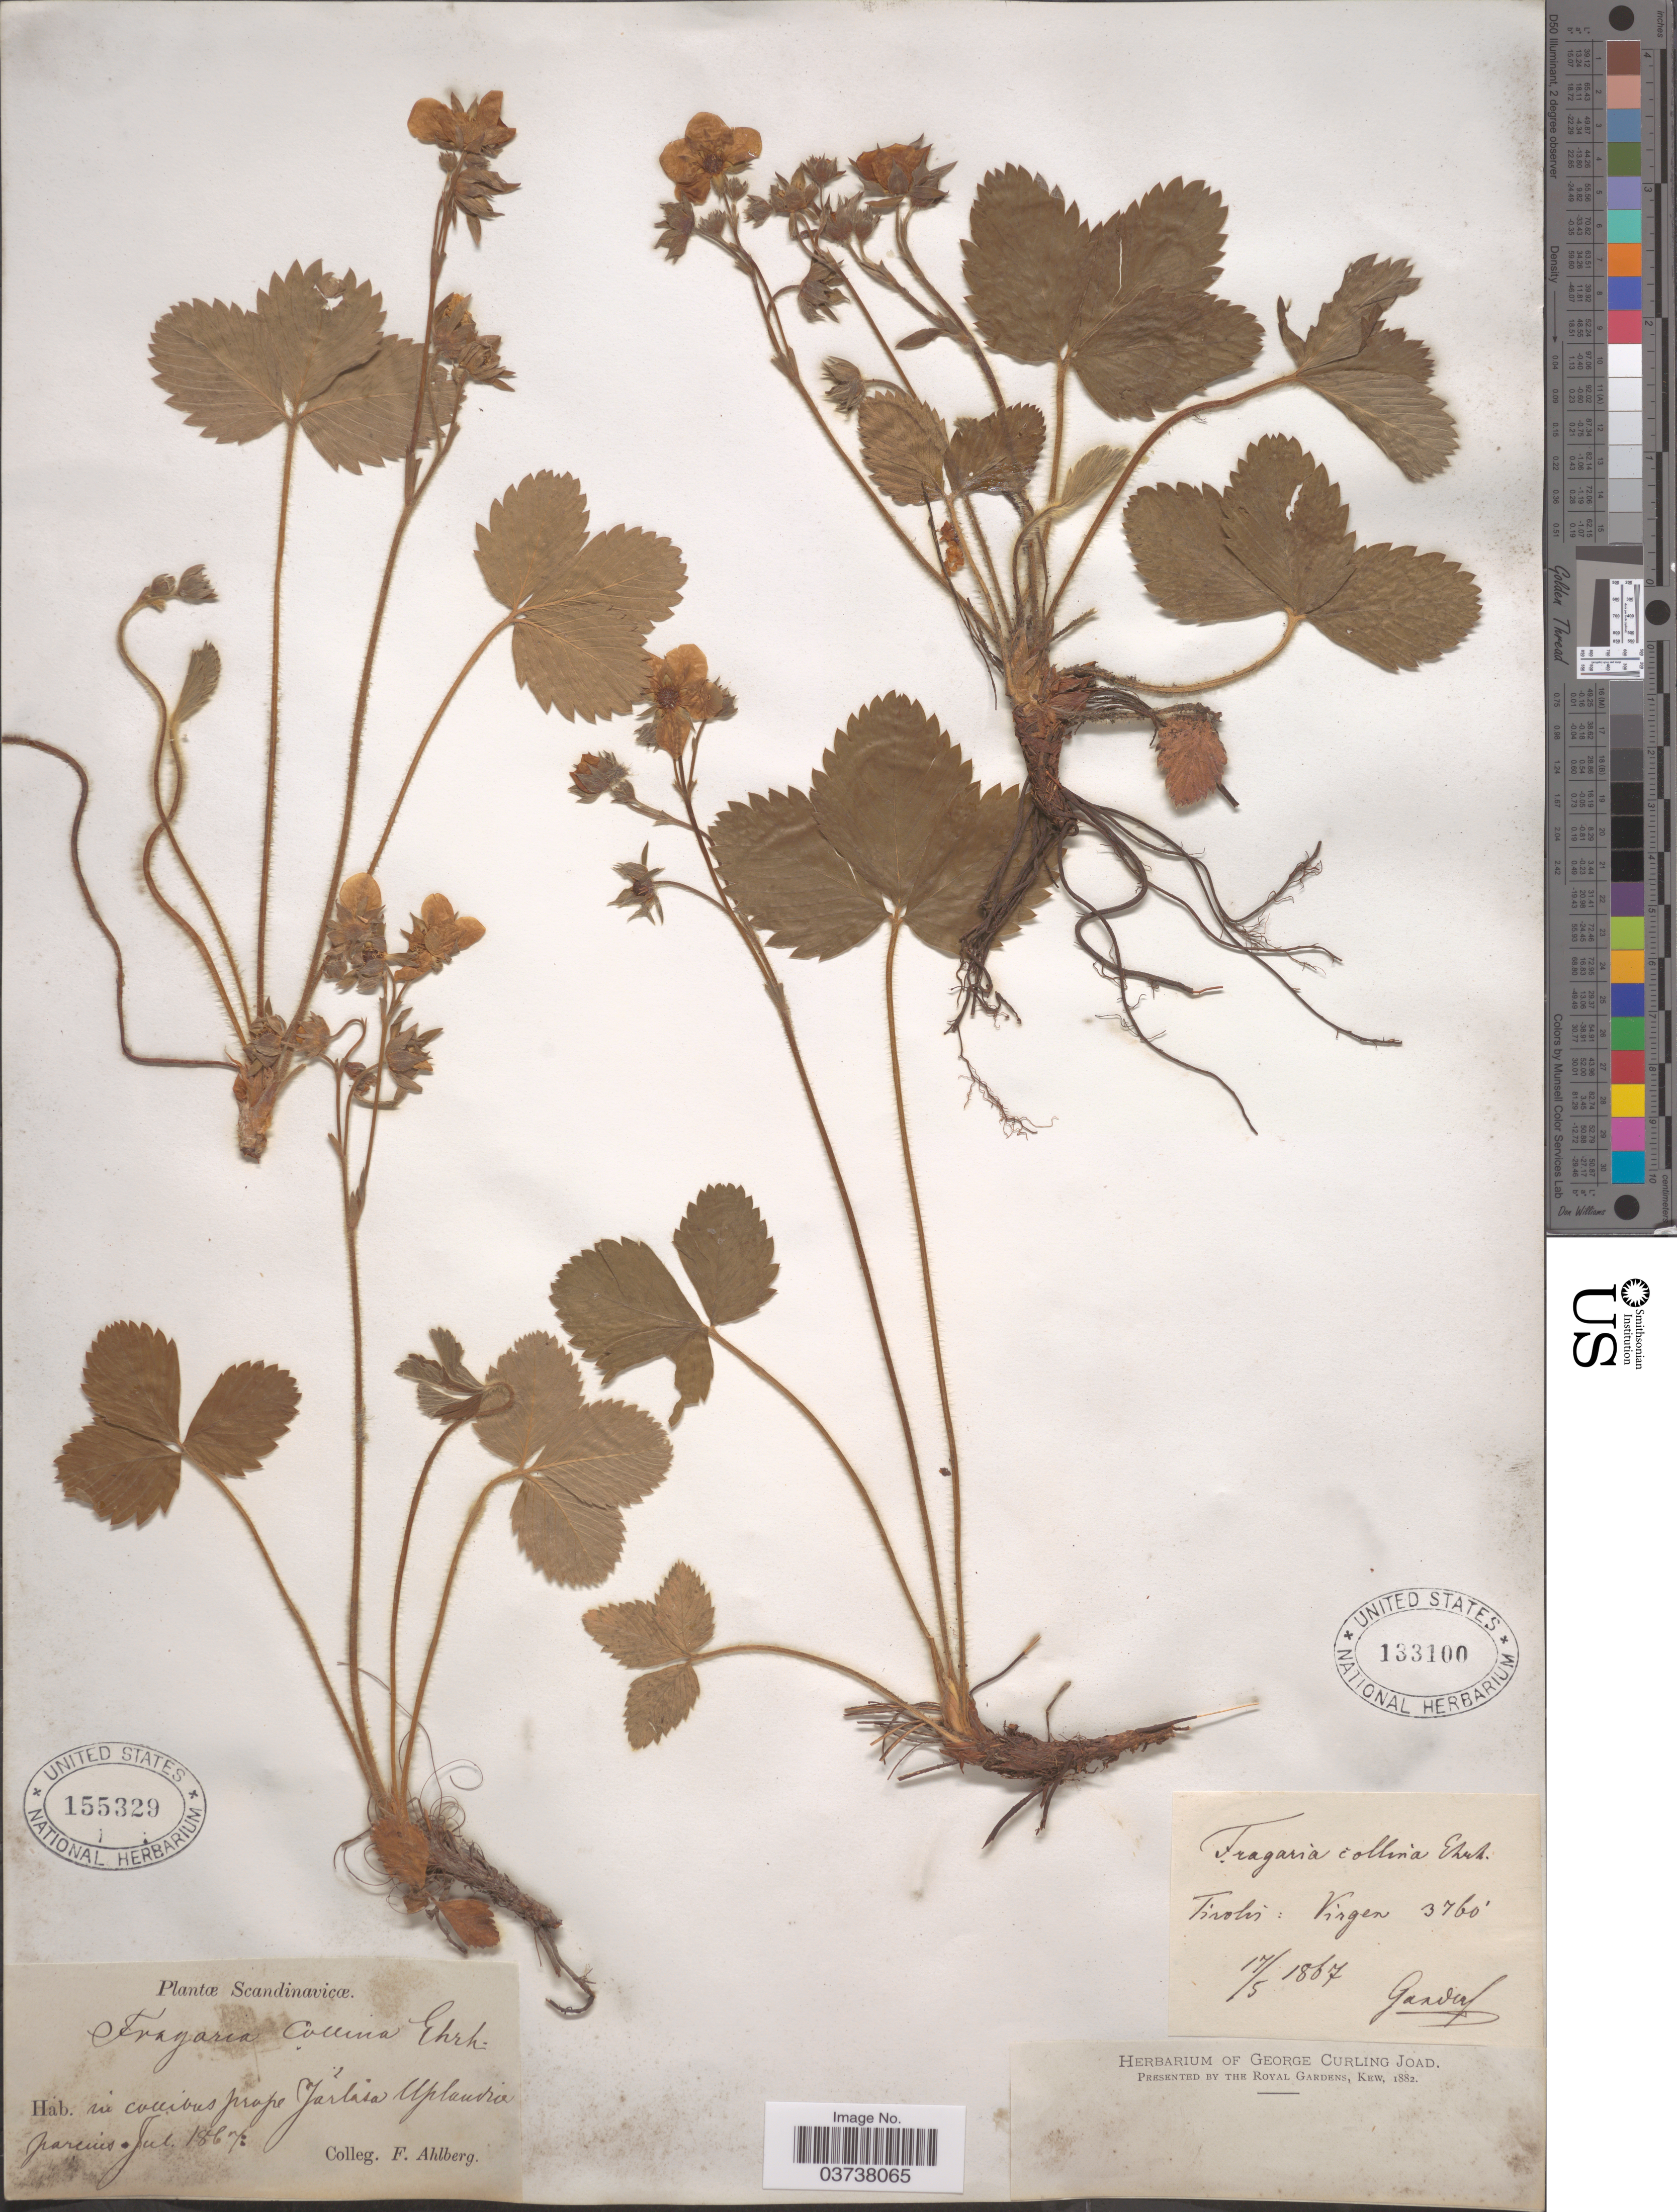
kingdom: Plantae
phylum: Tracheophyta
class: Magnoliopsida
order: Rosales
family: Rosaceae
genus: Fragaria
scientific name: Fragaria collina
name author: Ehrh.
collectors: Ganders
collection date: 1867-05-17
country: Austria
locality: Tirolis: Virgen.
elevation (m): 1146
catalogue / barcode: US 133100-2